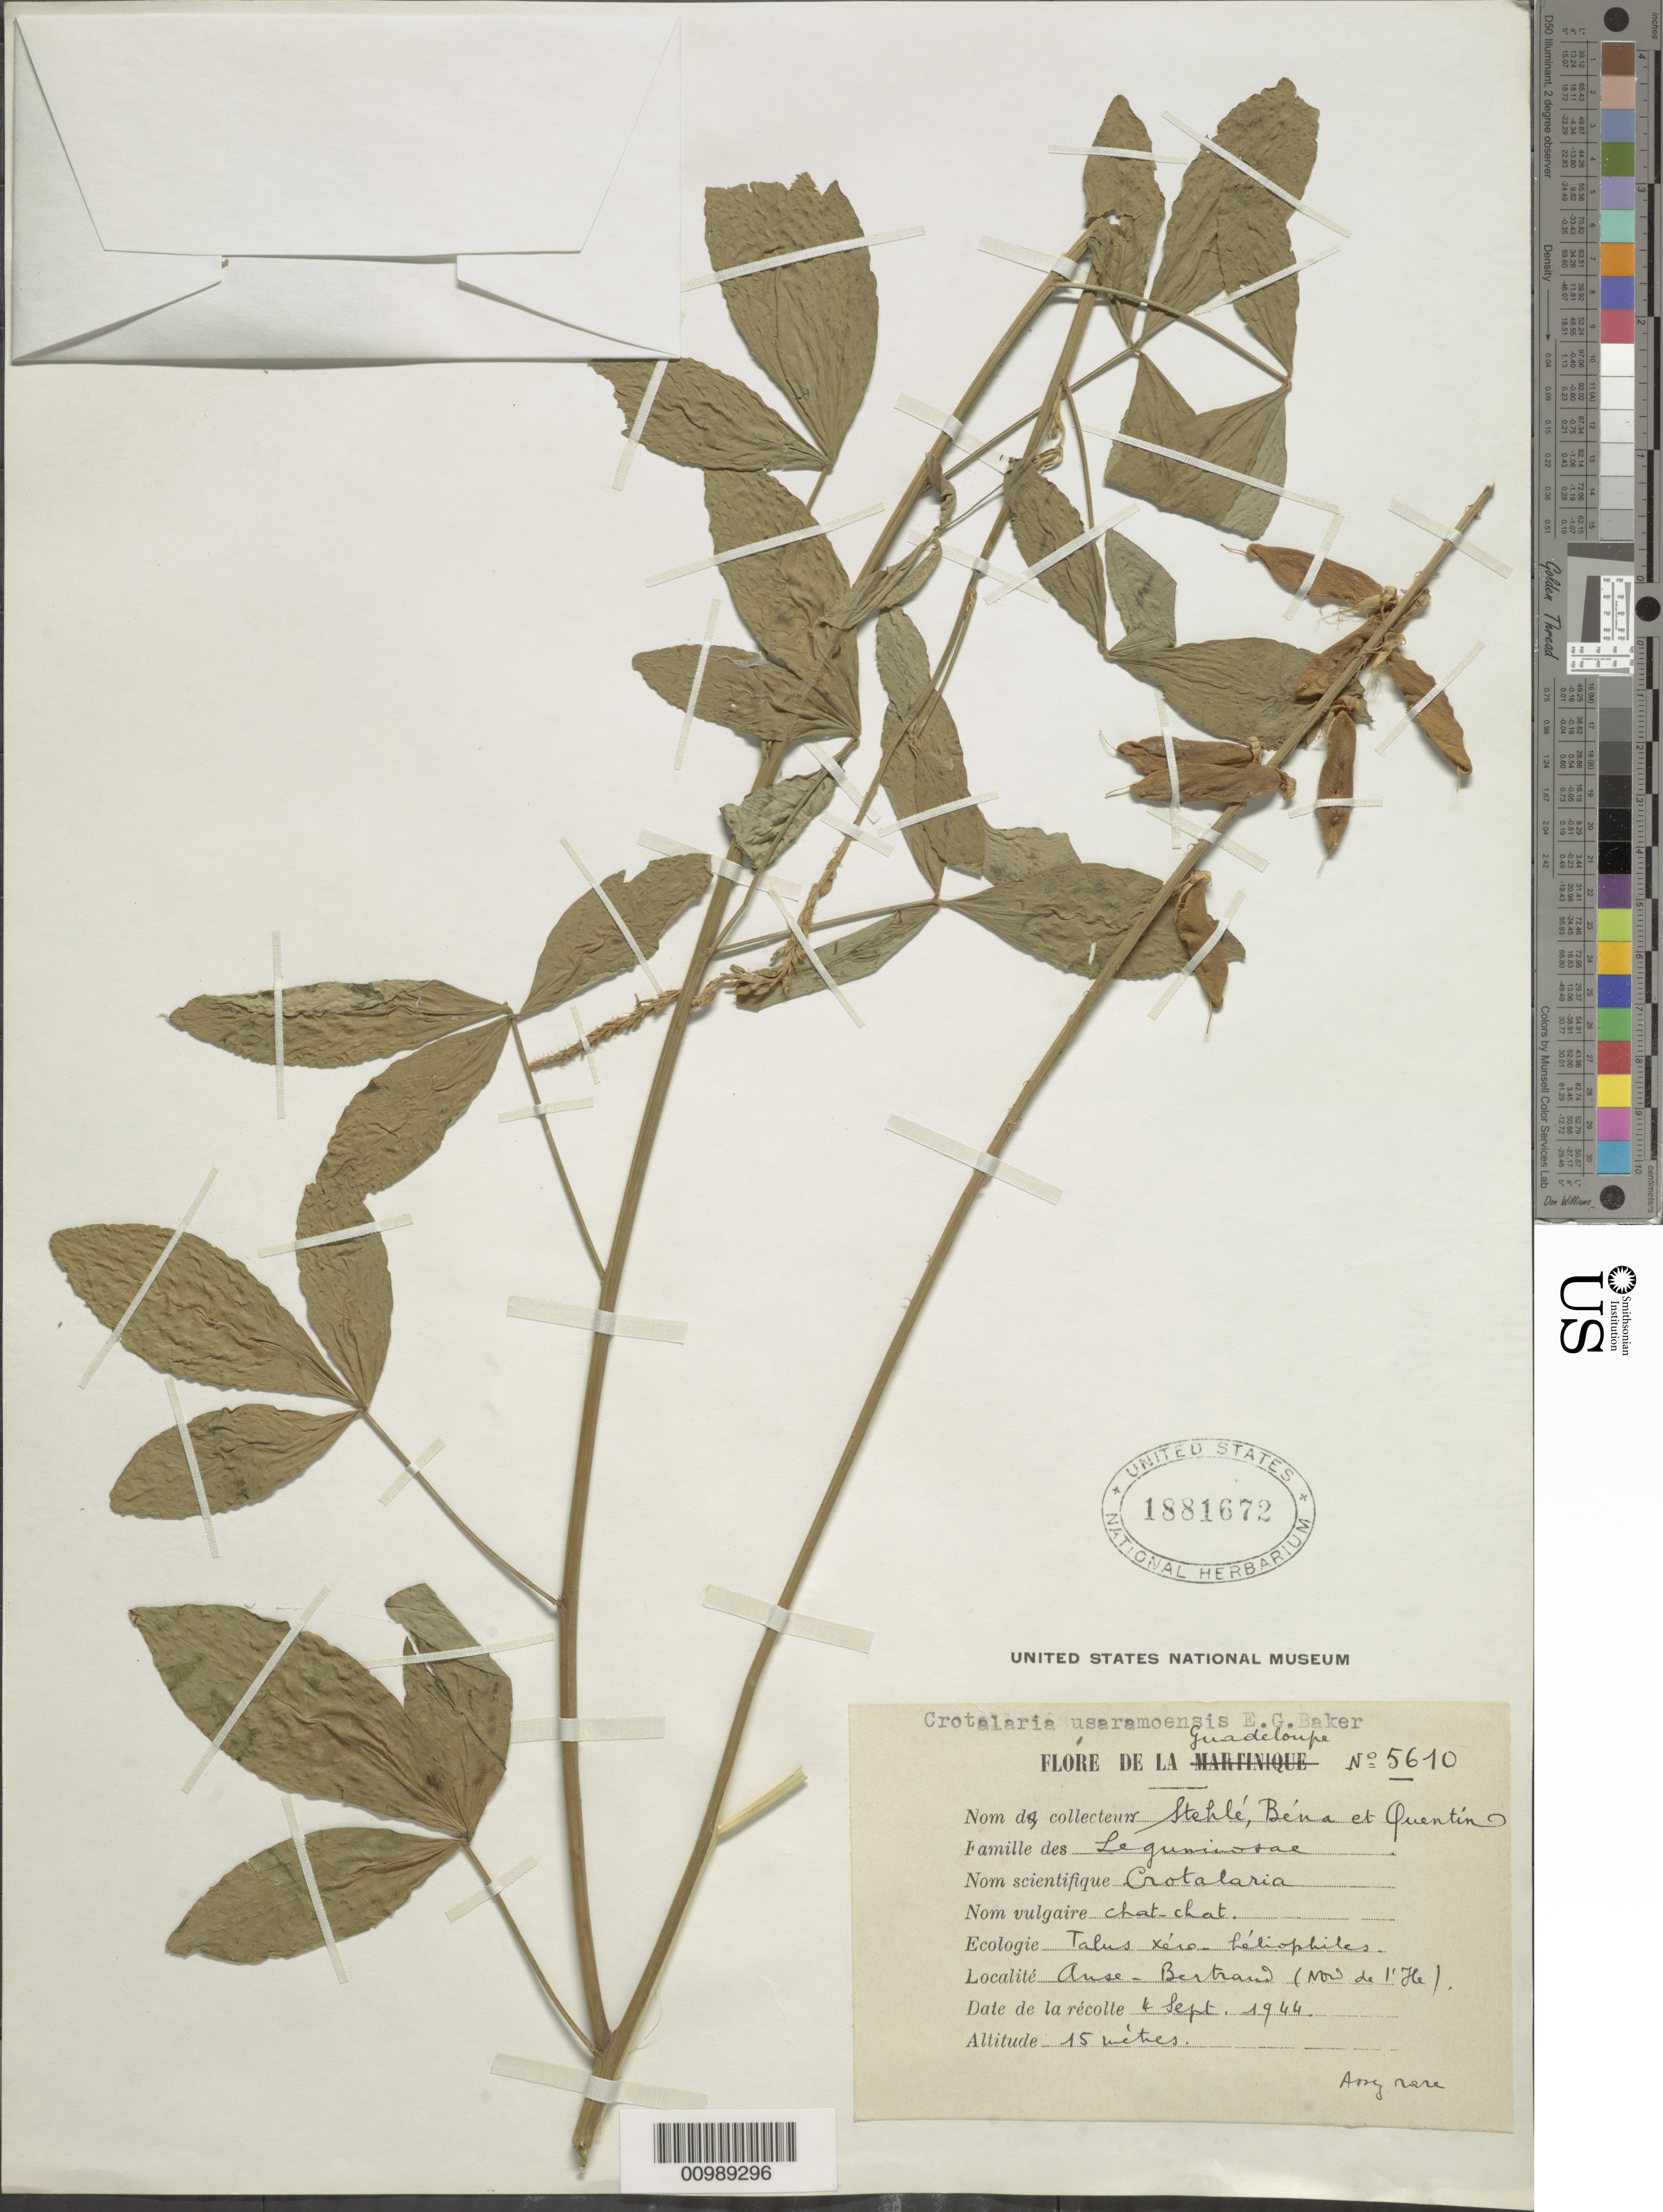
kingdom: Plantae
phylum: Tracheophyta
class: Magnoliopsida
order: Fabales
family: Fabaceae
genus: Crotalaria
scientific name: Crotalaria zanzibarica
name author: Benth.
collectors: H. Stehlé & R. Quentin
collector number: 5610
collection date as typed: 04 Sep 1944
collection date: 1944-09-04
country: Guadeloupe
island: Grande Terre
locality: Amse Bertram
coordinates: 0 N, 0 E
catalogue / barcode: US 1881672